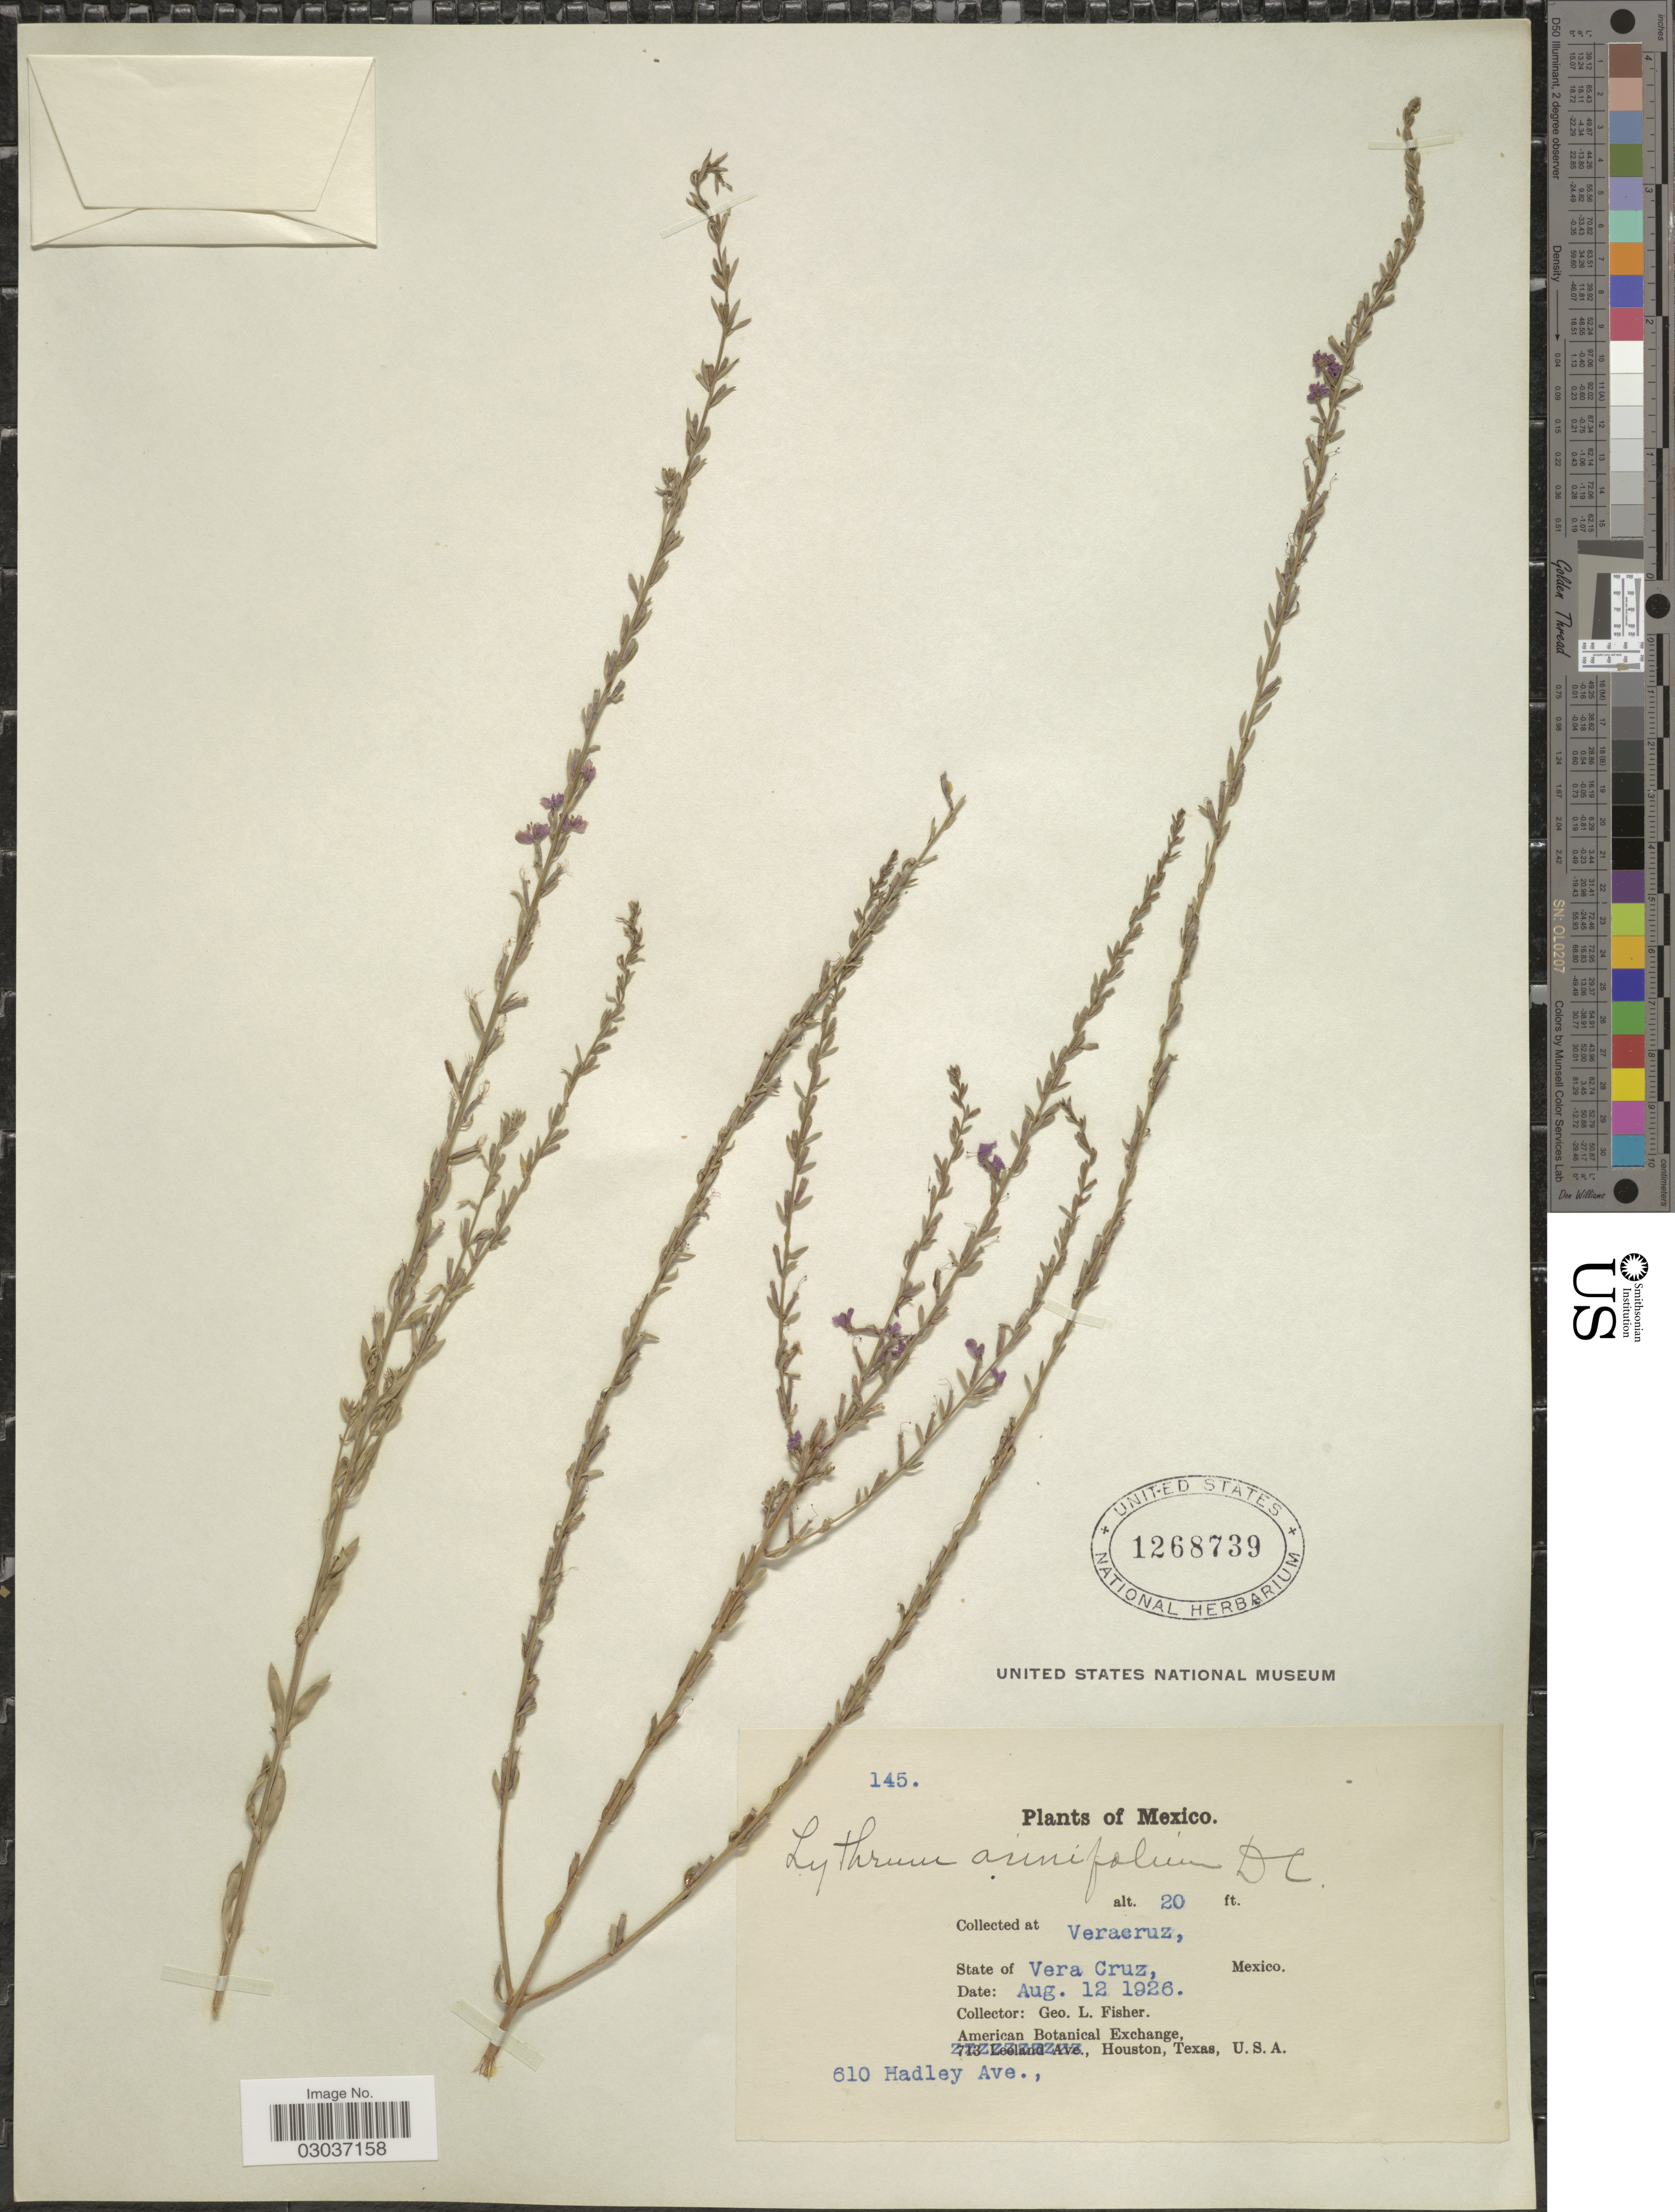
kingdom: Plantae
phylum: Tracheophyta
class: Magnoliopsida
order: Myrtales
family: Lythraceae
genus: Lythrum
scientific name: Lythrum acinifolium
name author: Sessé & Moc. ex Koehne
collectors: G. L. Fisher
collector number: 145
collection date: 1926-08-12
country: Mexico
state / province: Veracruz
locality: Vera Cruz.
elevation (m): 6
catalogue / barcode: US 1268739